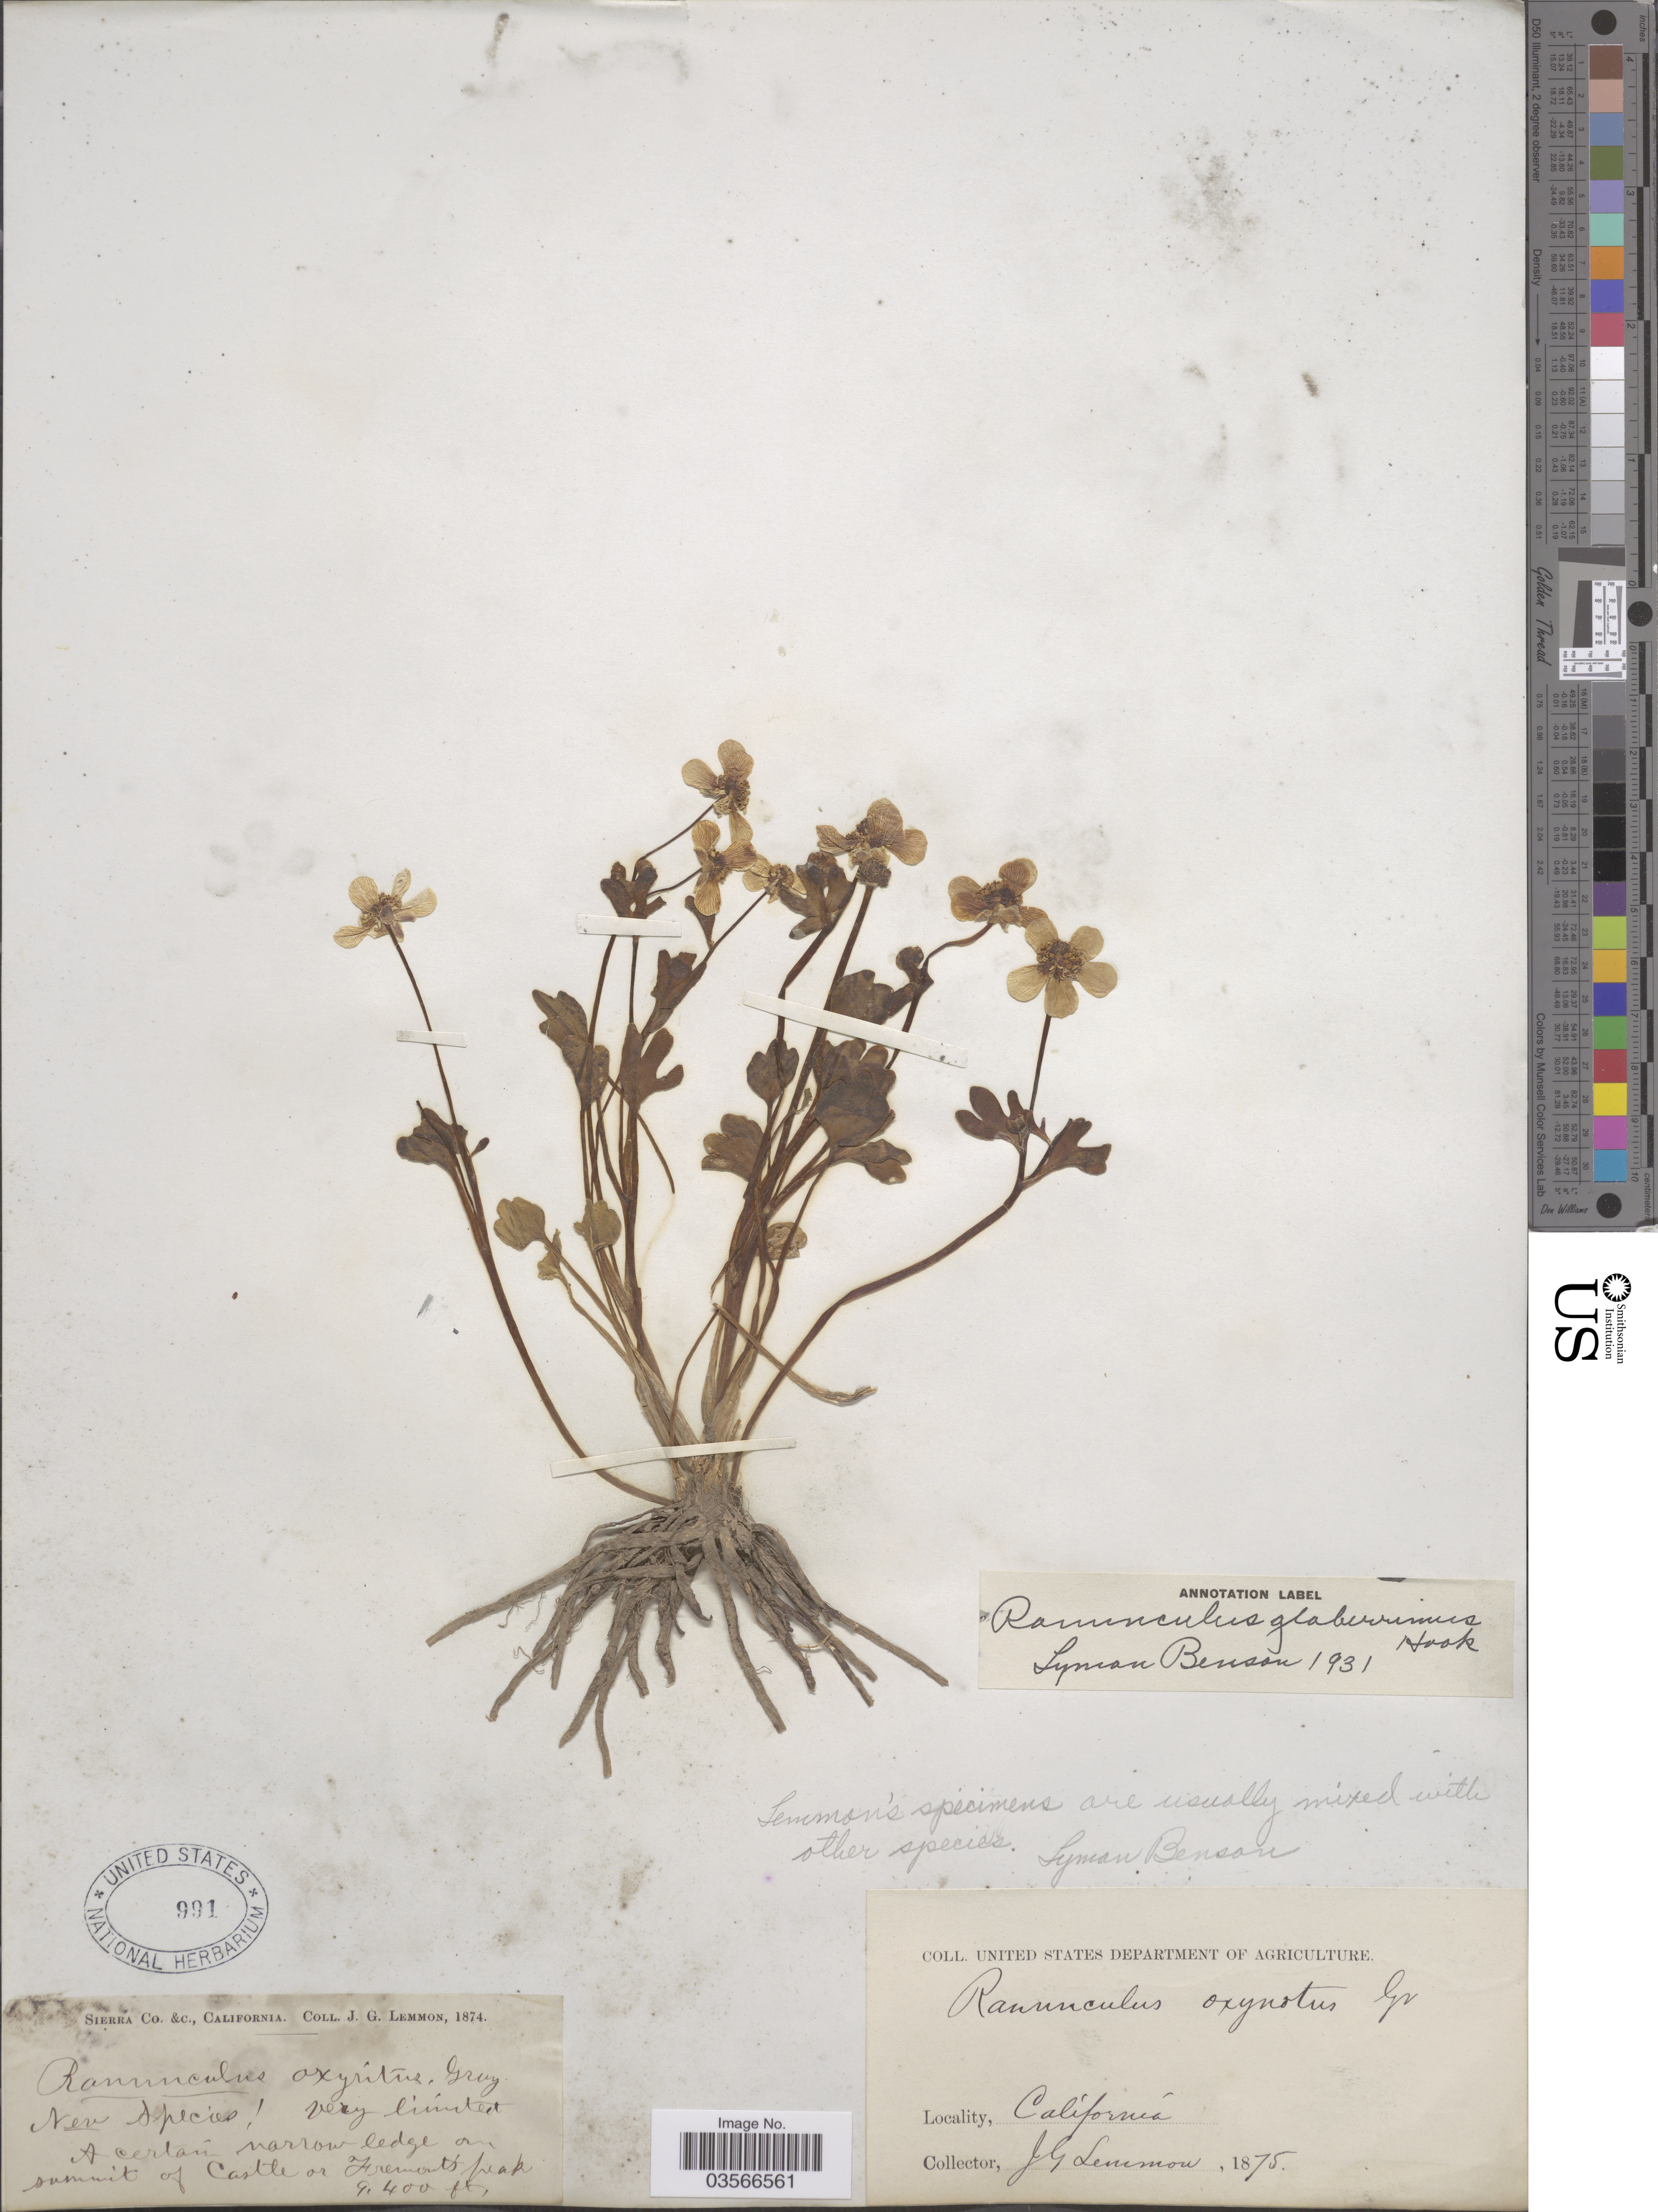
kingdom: Plantae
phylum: Tracheophyta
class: Magnoliopsida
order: Ranunculales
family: Ranunculaceae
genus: Ranunculus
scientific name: Ranunculus glaberrimus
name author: Hook.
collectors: J. Lemmon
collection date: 1875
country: United States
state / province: California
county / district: Sierra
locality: Sierra Co. A certain narrow ledge on summit of Castle or Fremonts Peak.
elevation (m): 2865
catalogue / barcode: US 991